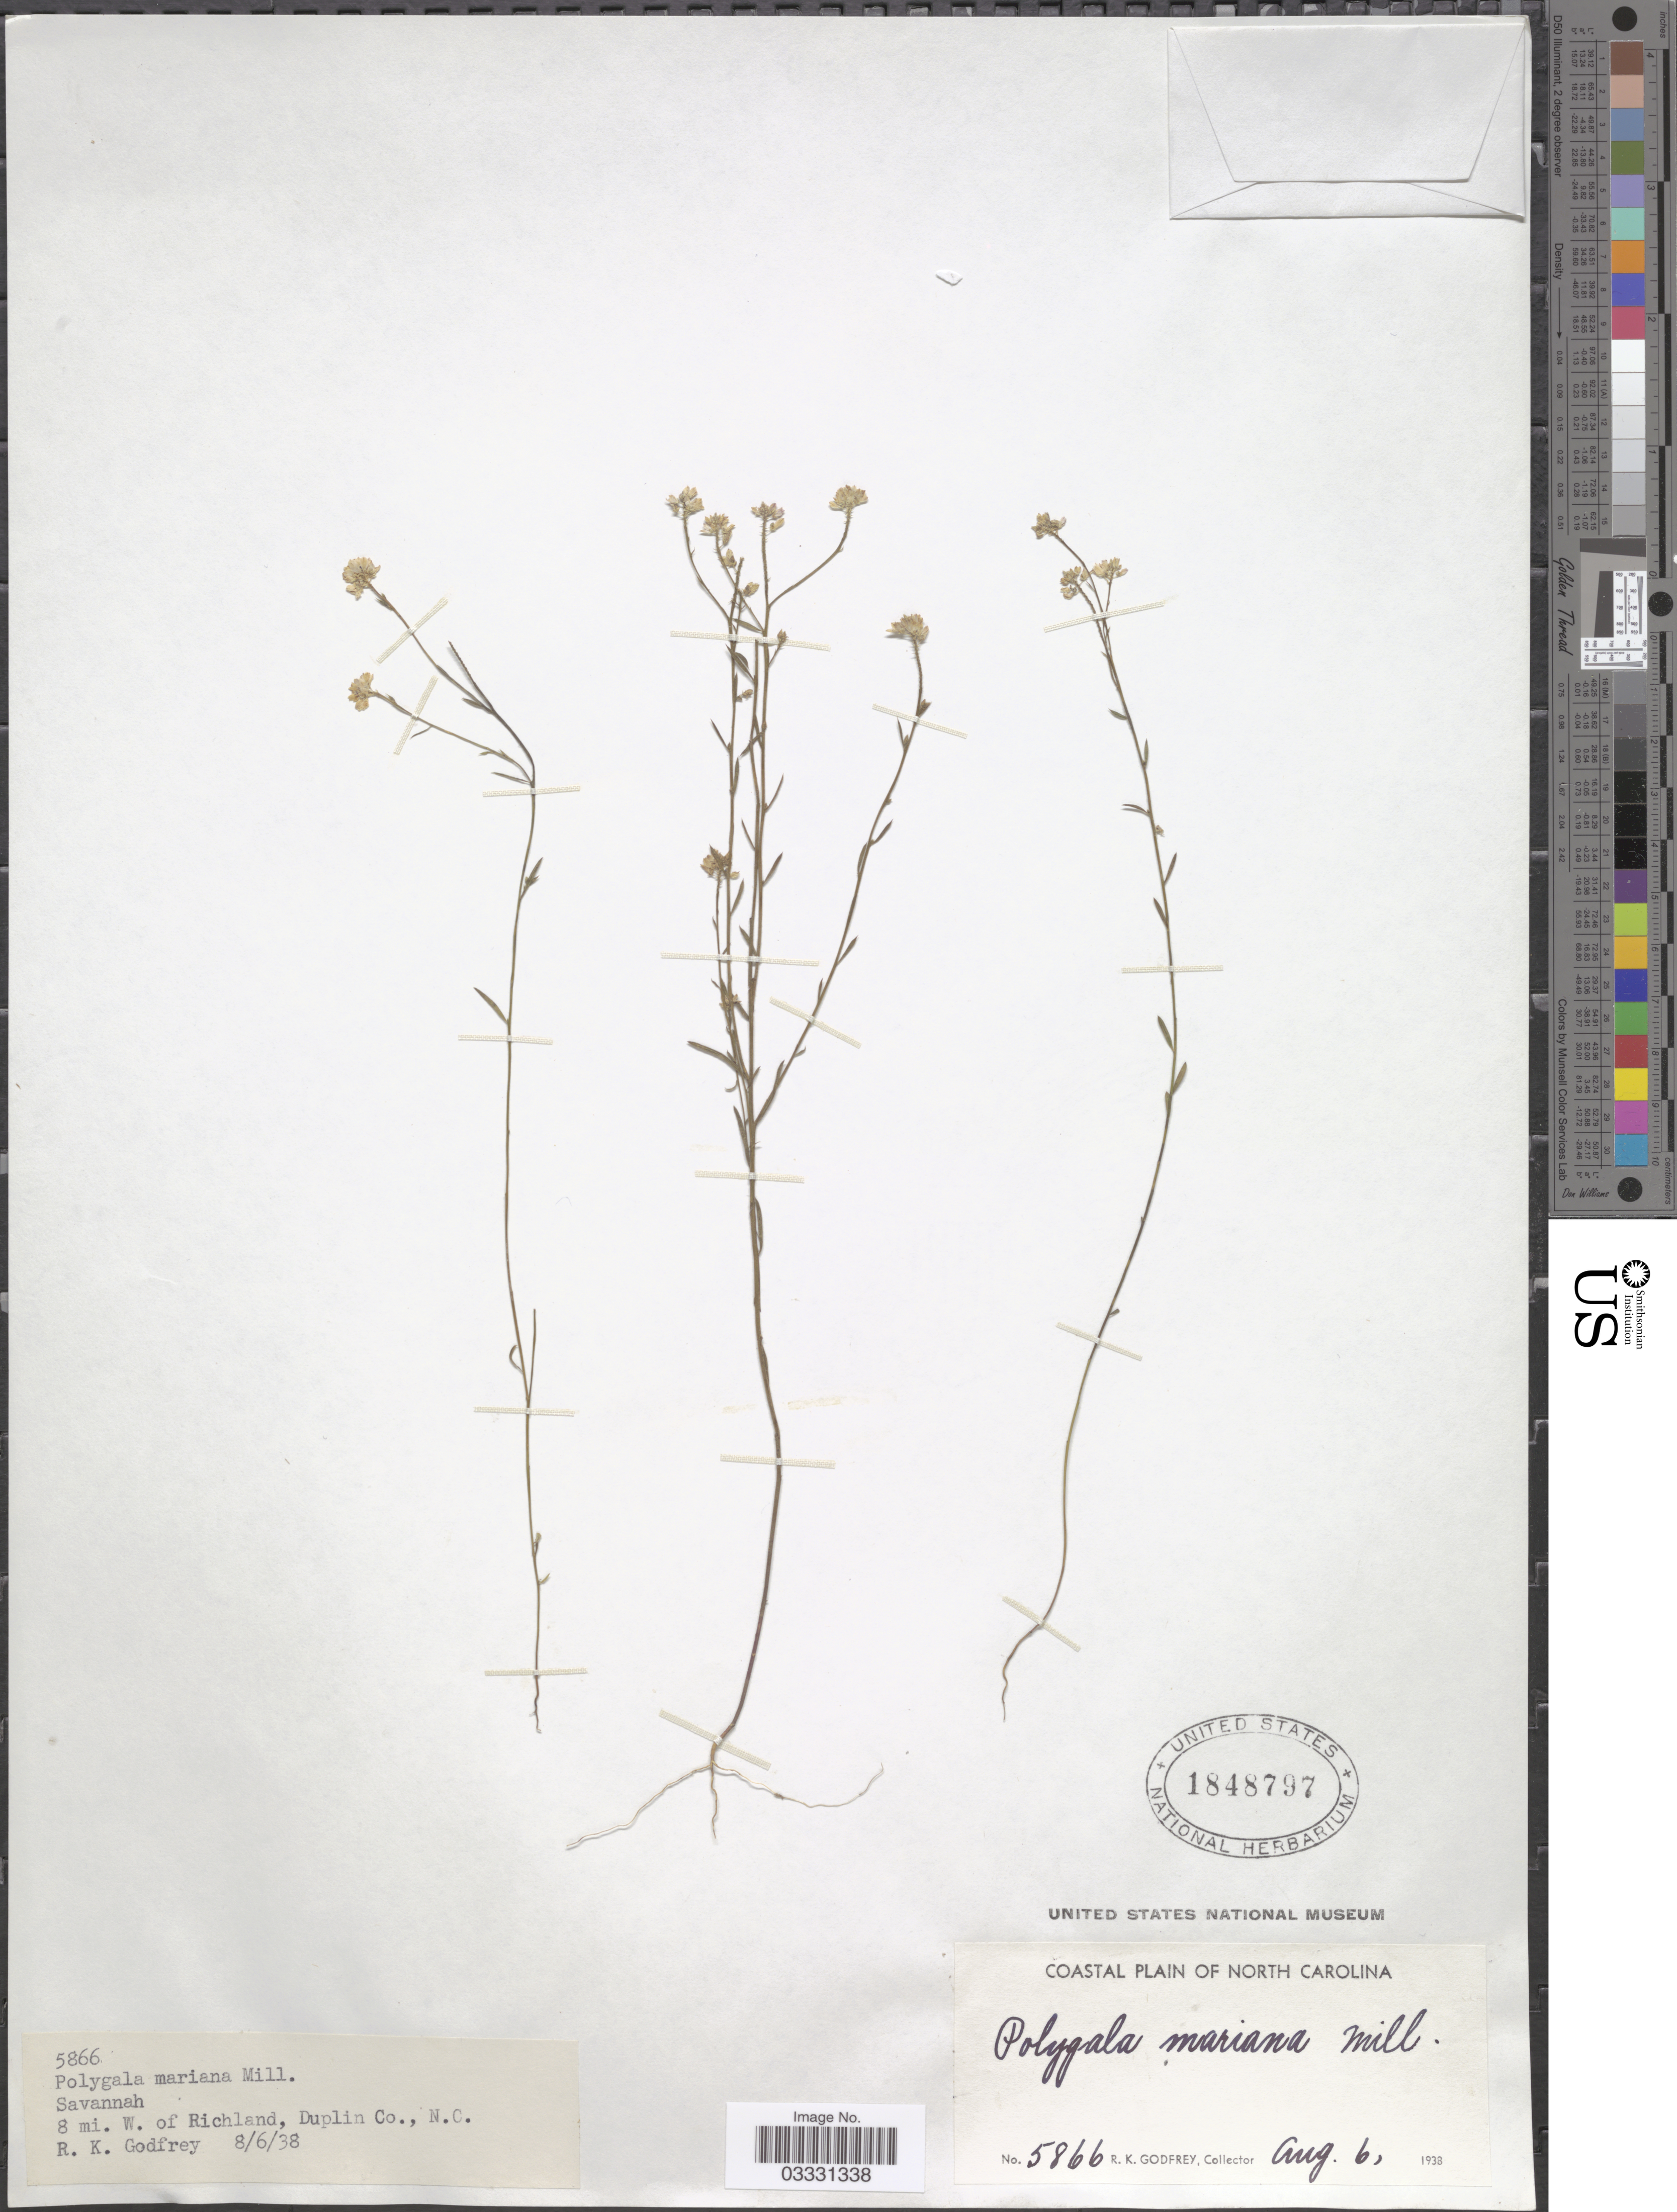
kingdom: Plantae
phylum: Tracheophyta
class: Magnoliopsida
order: Fabales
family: Polygalaceae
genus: Polygala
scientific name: Polygala mariana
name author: Mill.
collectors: R. K. Godfrey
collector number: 5866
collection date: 1938-08-06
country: United States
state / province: North Carolina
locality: Coastal Plain of North Carolina. 8 mi. W. of Richland, Duplin Co.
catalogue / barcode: US 1848797